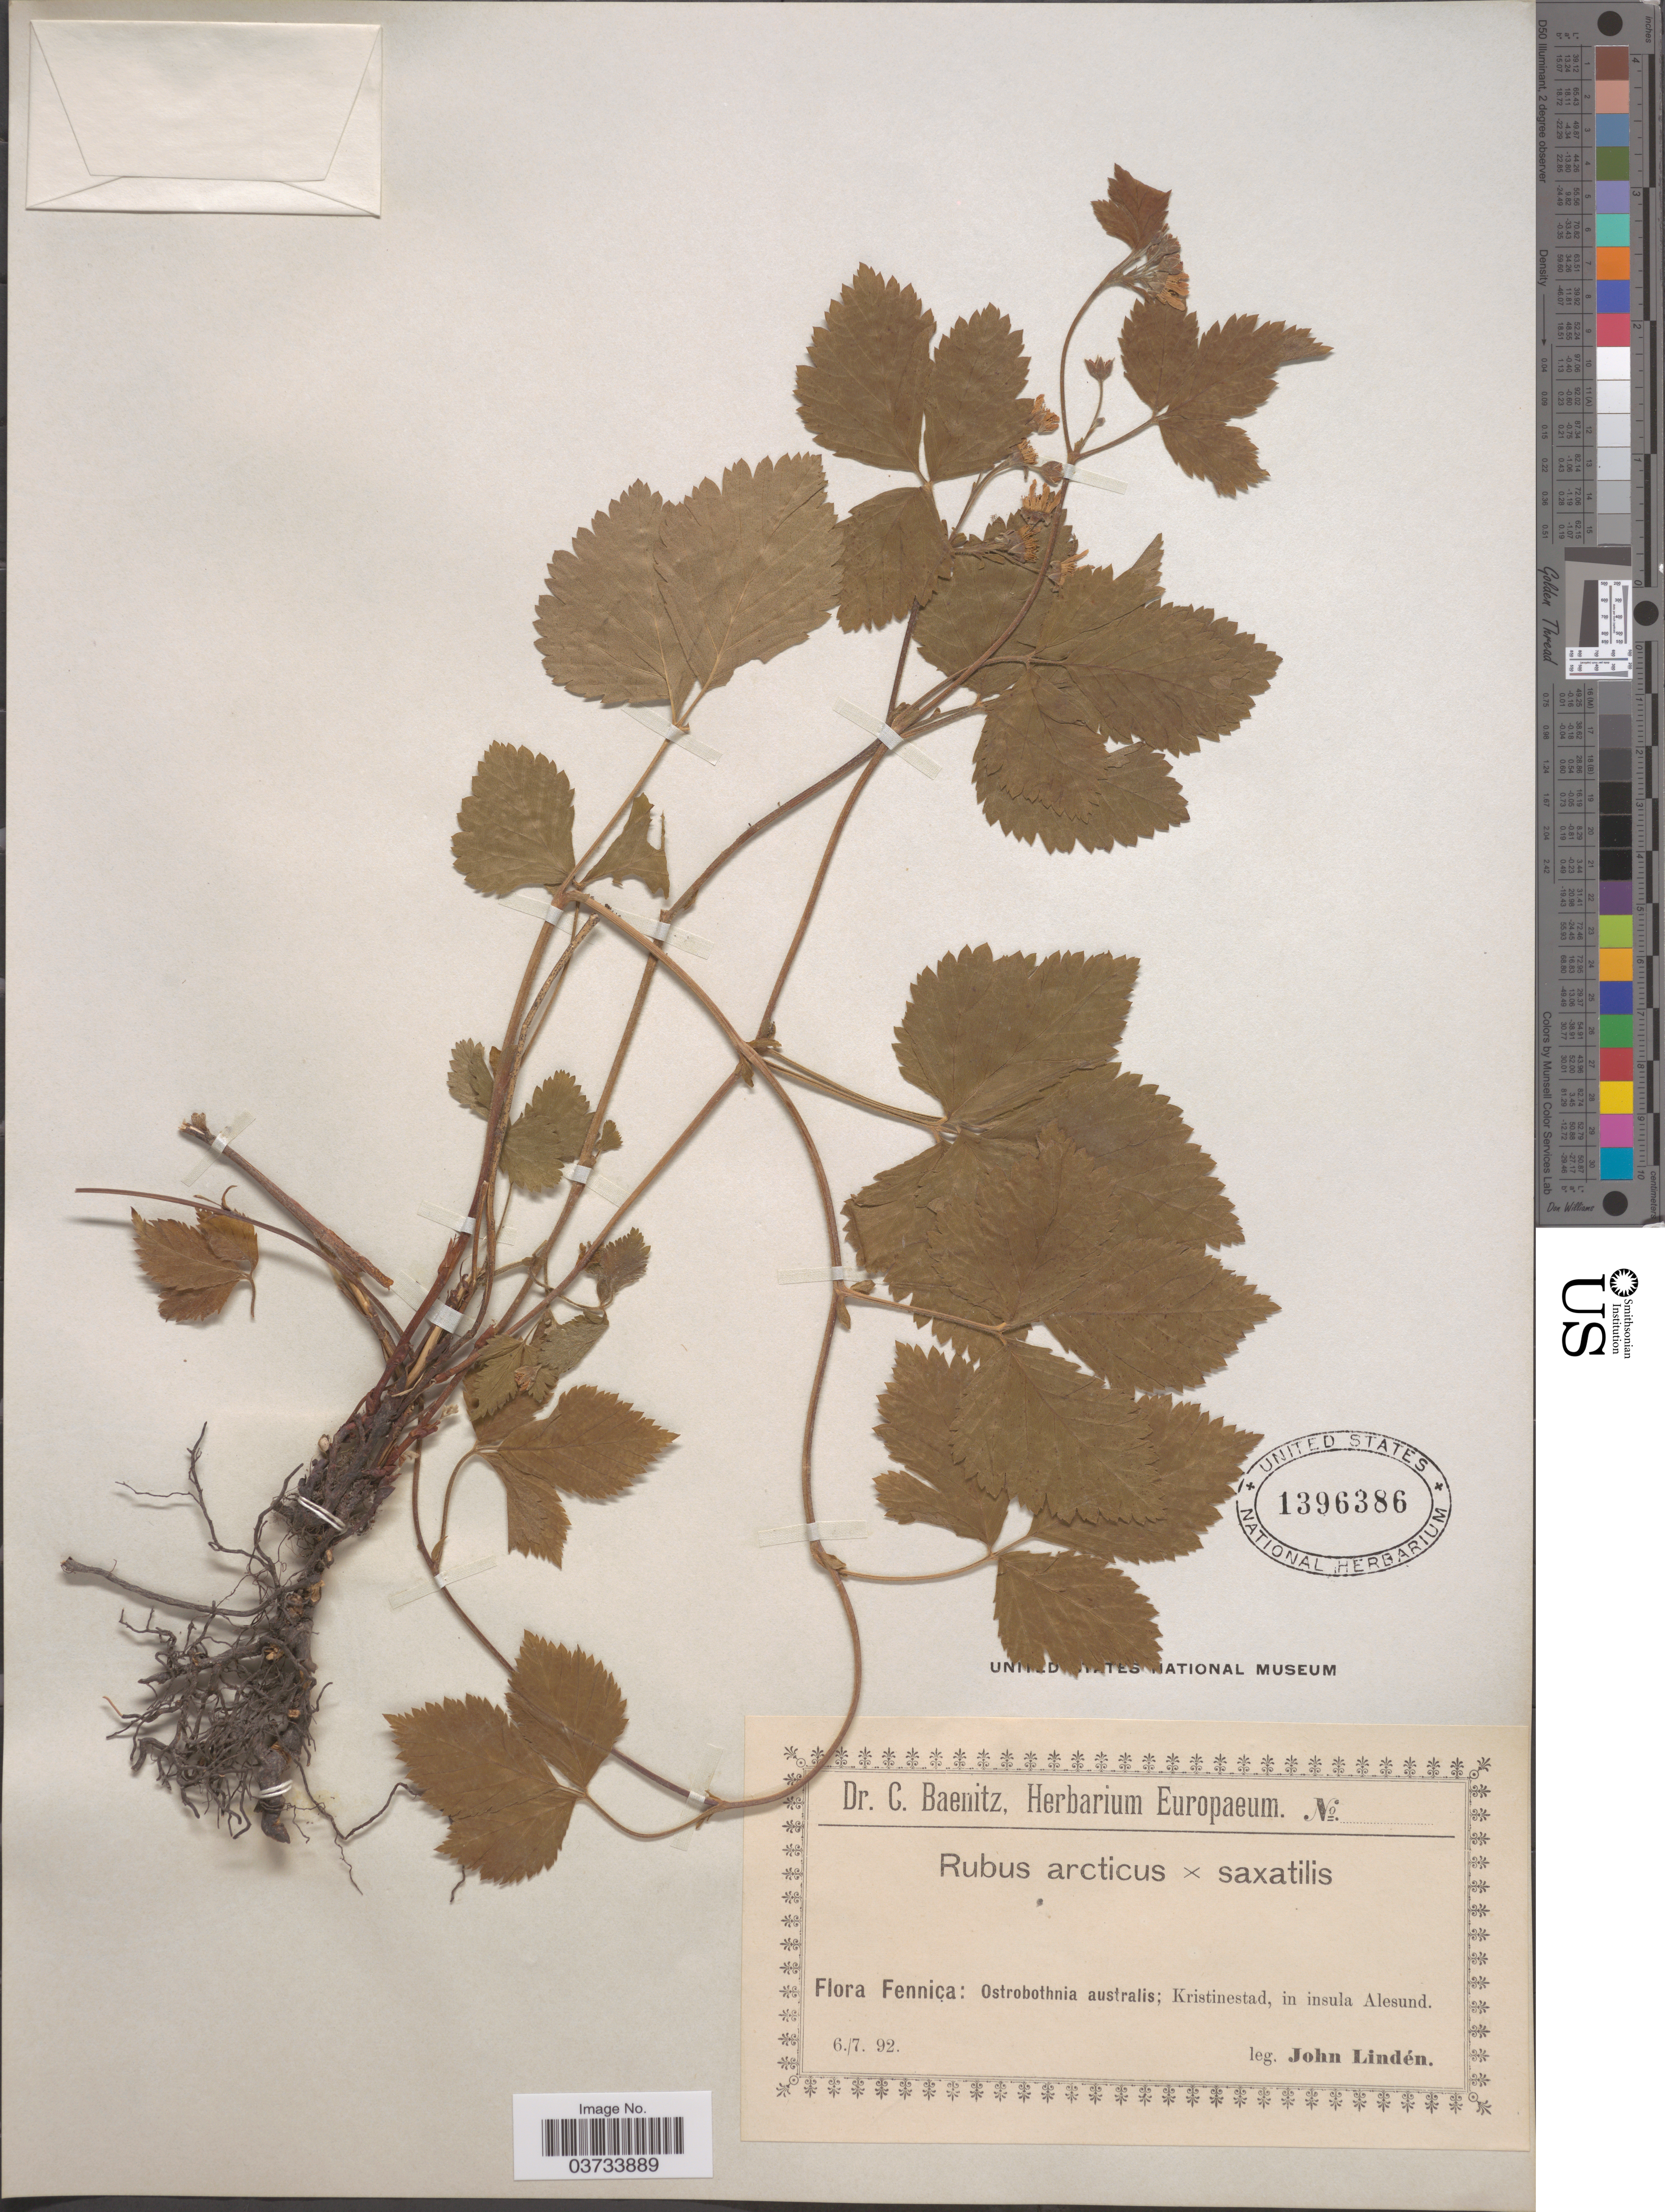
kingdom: Plantae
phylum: Tracheophyta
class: Magnoliopsida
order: Rosales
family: Rosaceae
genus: Rubus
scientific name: Rubus arcticus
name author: L.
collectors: J. Linden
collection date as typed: Transcribed d/m/y: 6/7/92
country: Finland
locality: Fennica: Ostrobothnia australis; Kristinestad, in insula Alesund.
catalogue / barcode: US 1396386